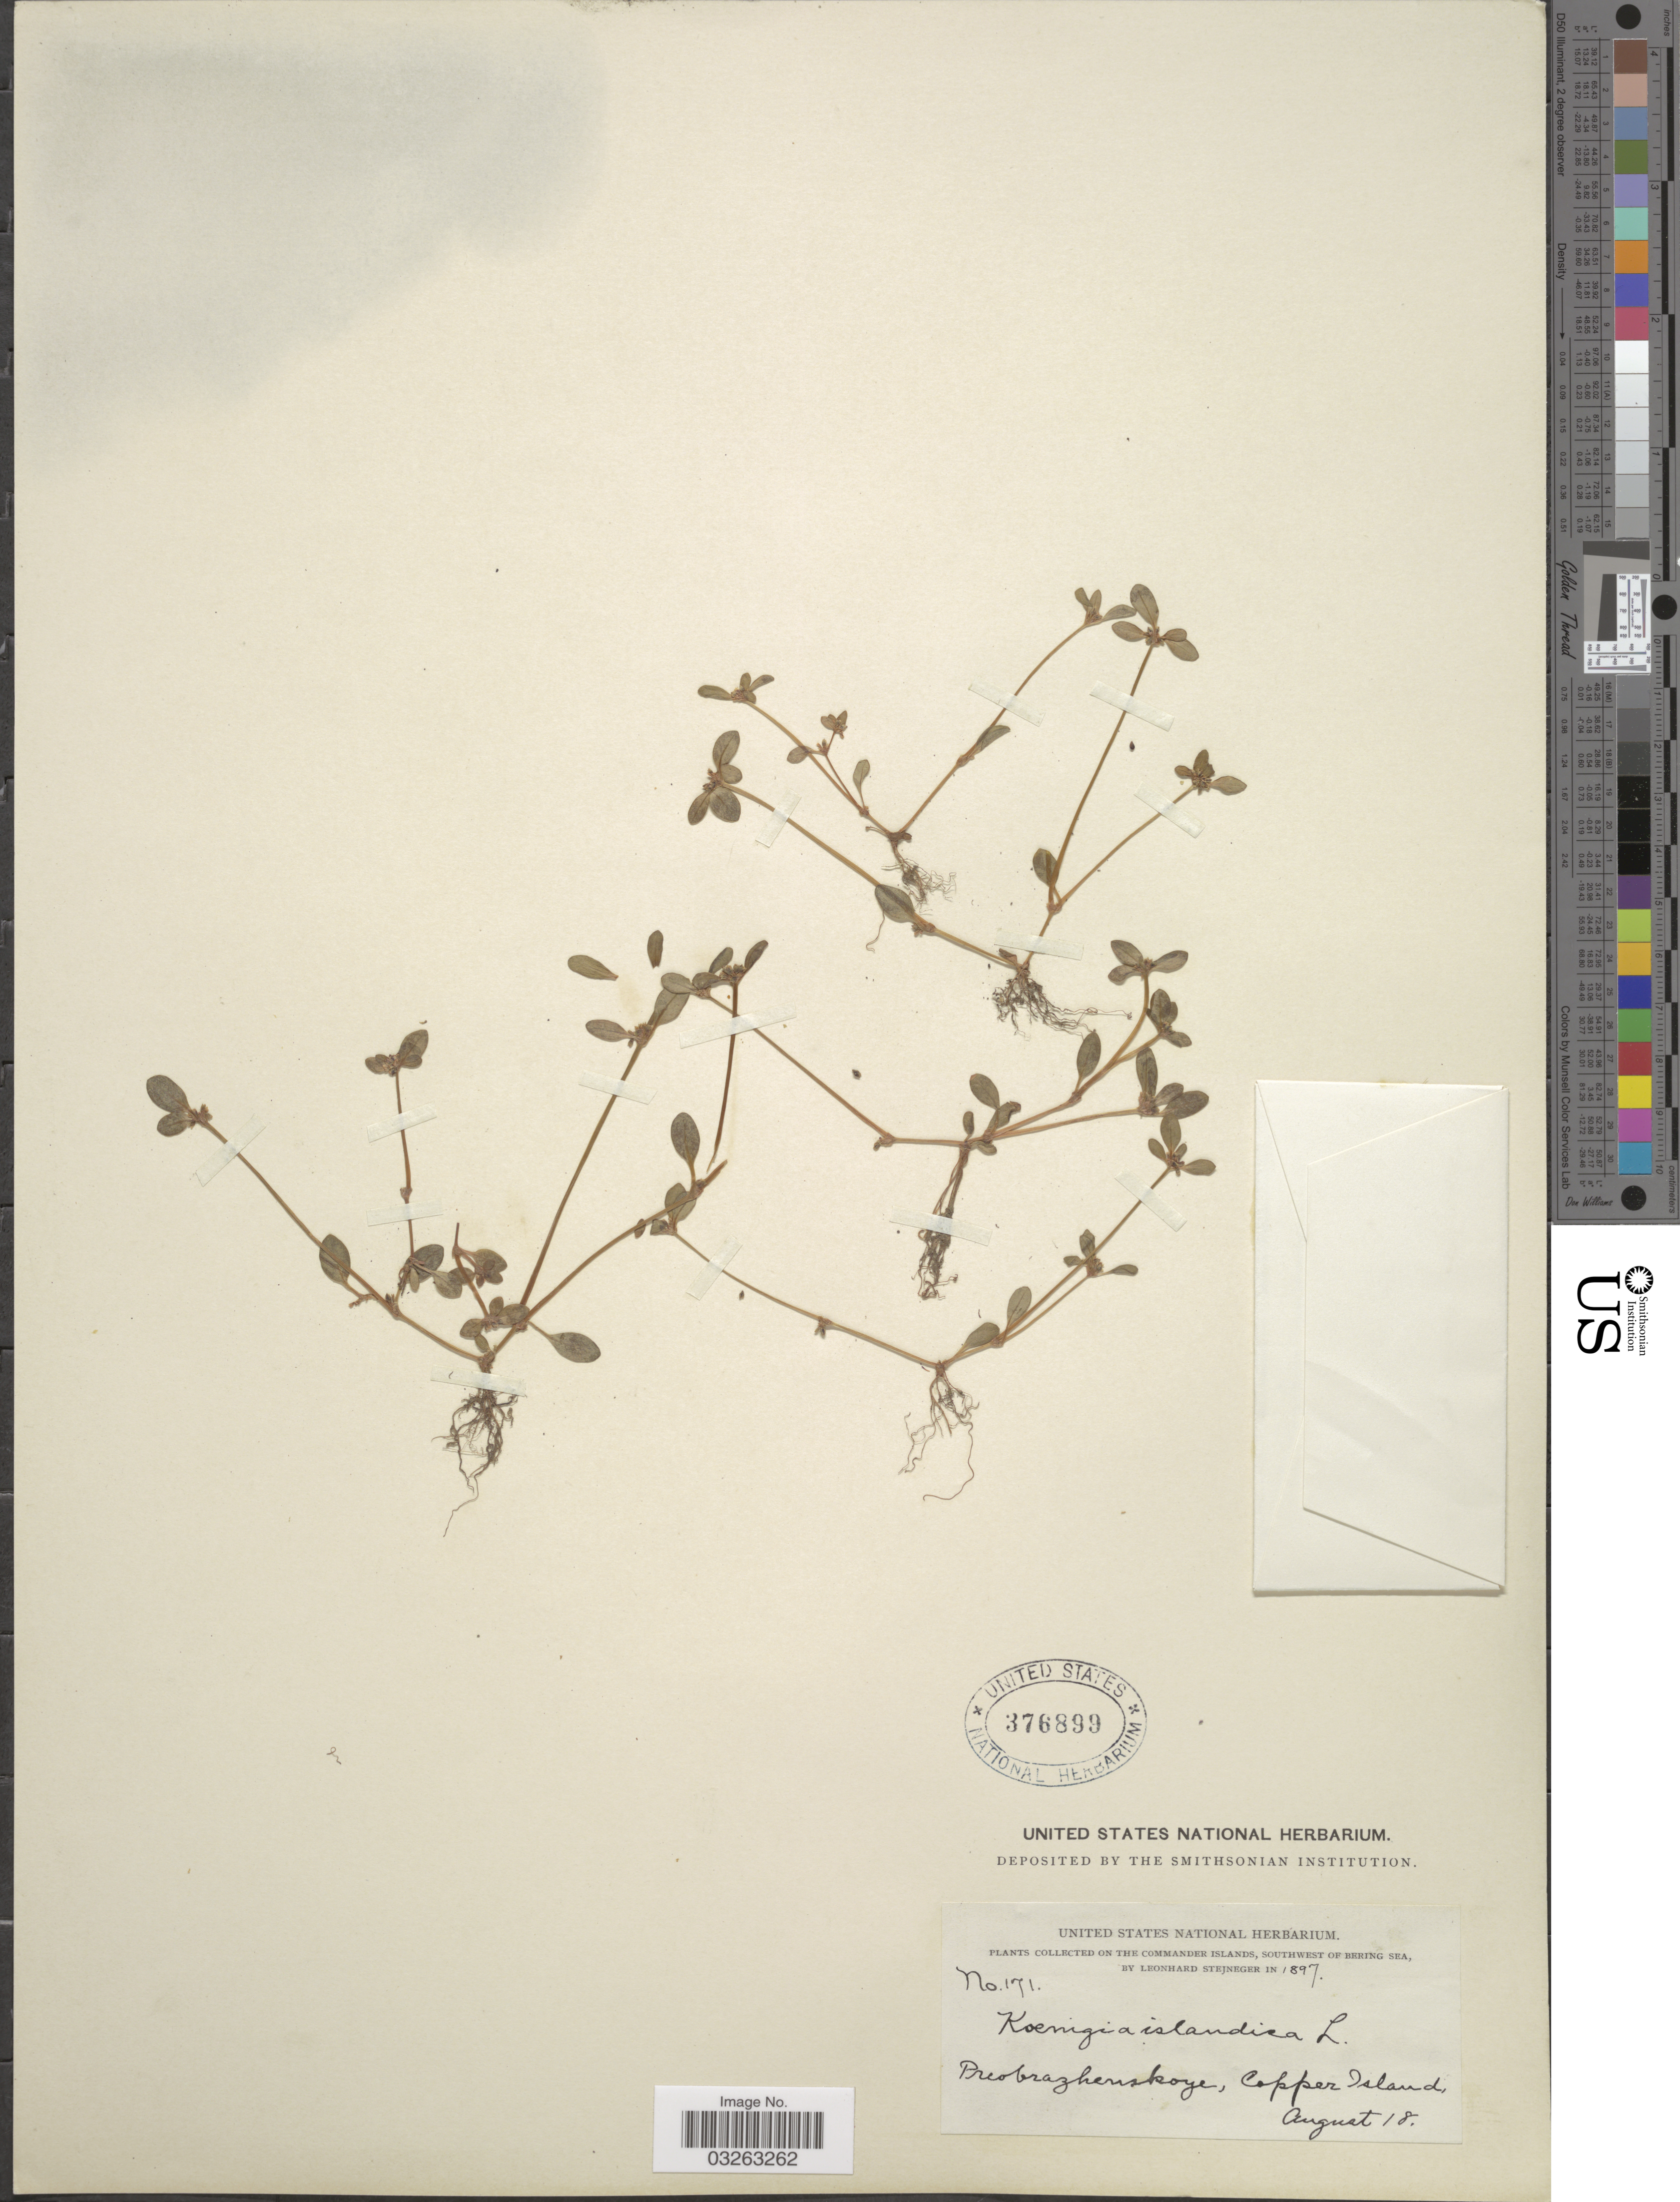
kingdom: Plantae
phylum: Tracheophyta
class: Magnoliopsida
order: Caryophyllales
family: Polygonaceae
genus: Koenigia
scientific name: Koenigia islandica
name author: L.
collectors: L. Stejneger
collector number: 171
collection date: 1897-08-18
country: Russian Federation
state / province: Kamchatka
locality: Commander Islands, Southwest of Bering Sea. Preobrazhenskoye, Copper Island.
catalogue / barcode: US 376899